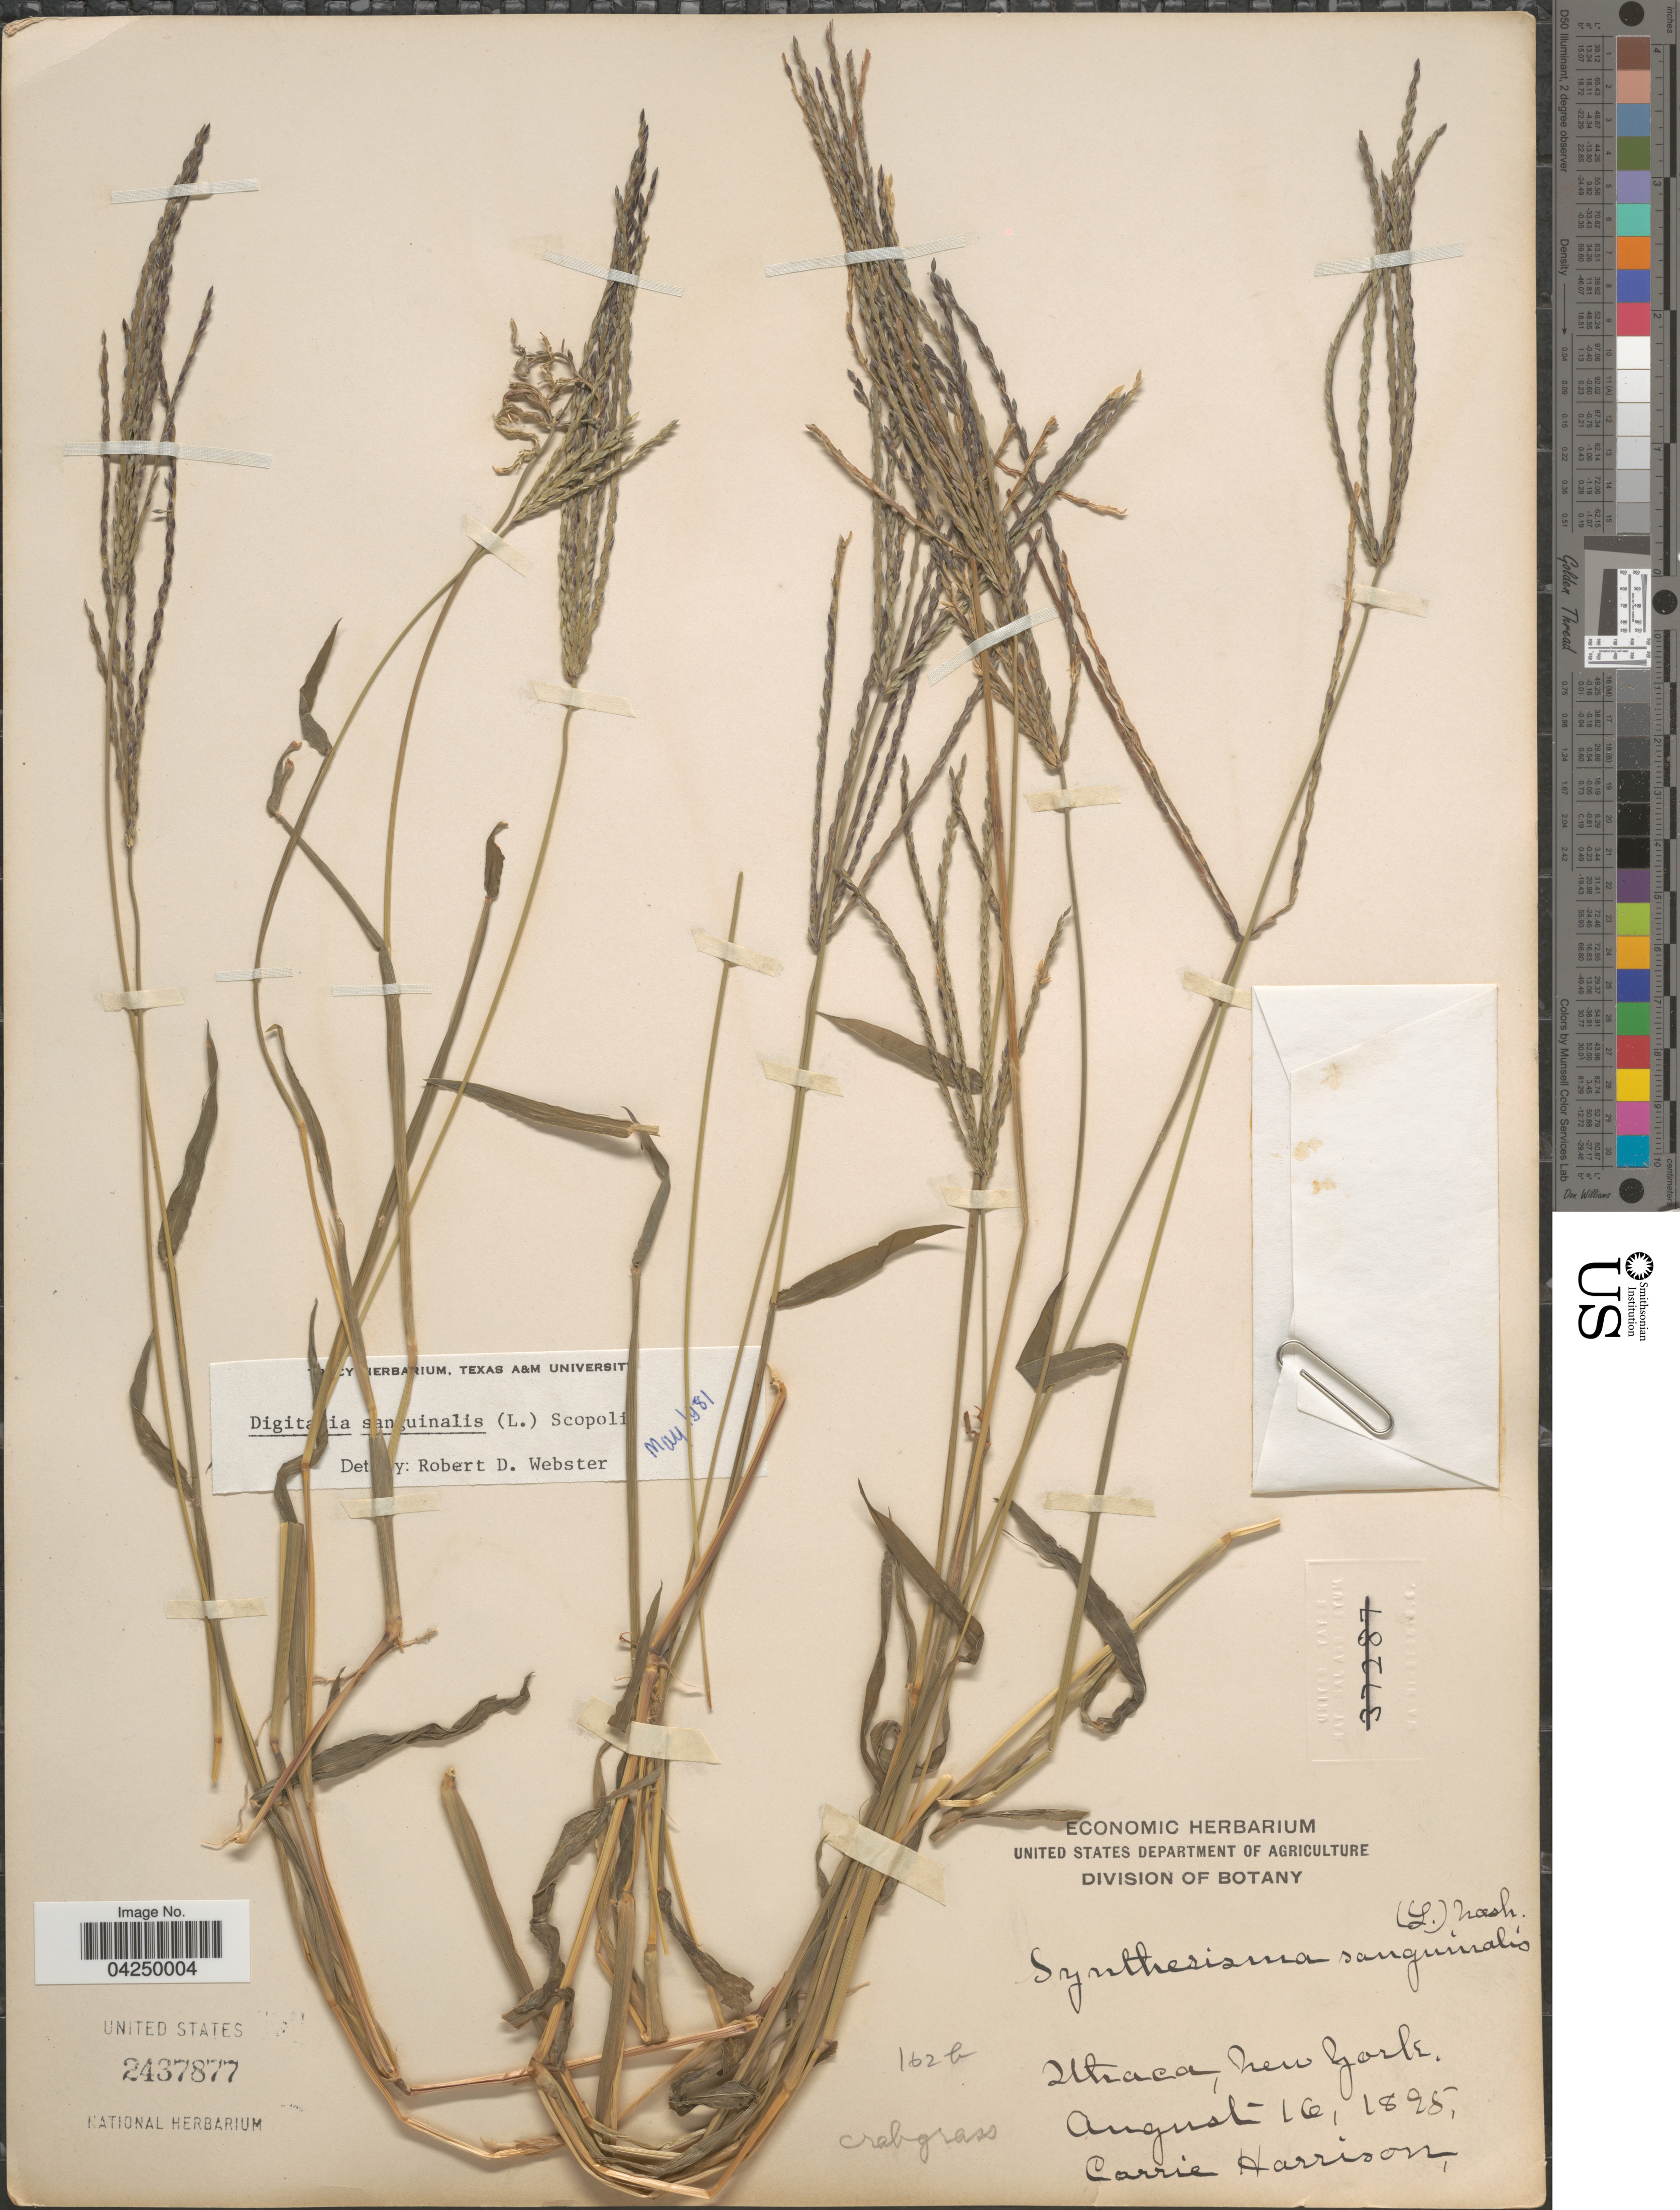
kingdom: Plantae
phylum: Tracheophyta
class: Liliopsida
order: Poales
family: Poaceae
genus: Digitaria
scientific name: Digitaria sanguinalis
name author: (L.) Scop.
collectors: C. Harrison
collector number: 162b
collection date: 1895-08-16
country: United States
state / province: New York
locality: Ithaca.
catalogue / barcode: US 2437877